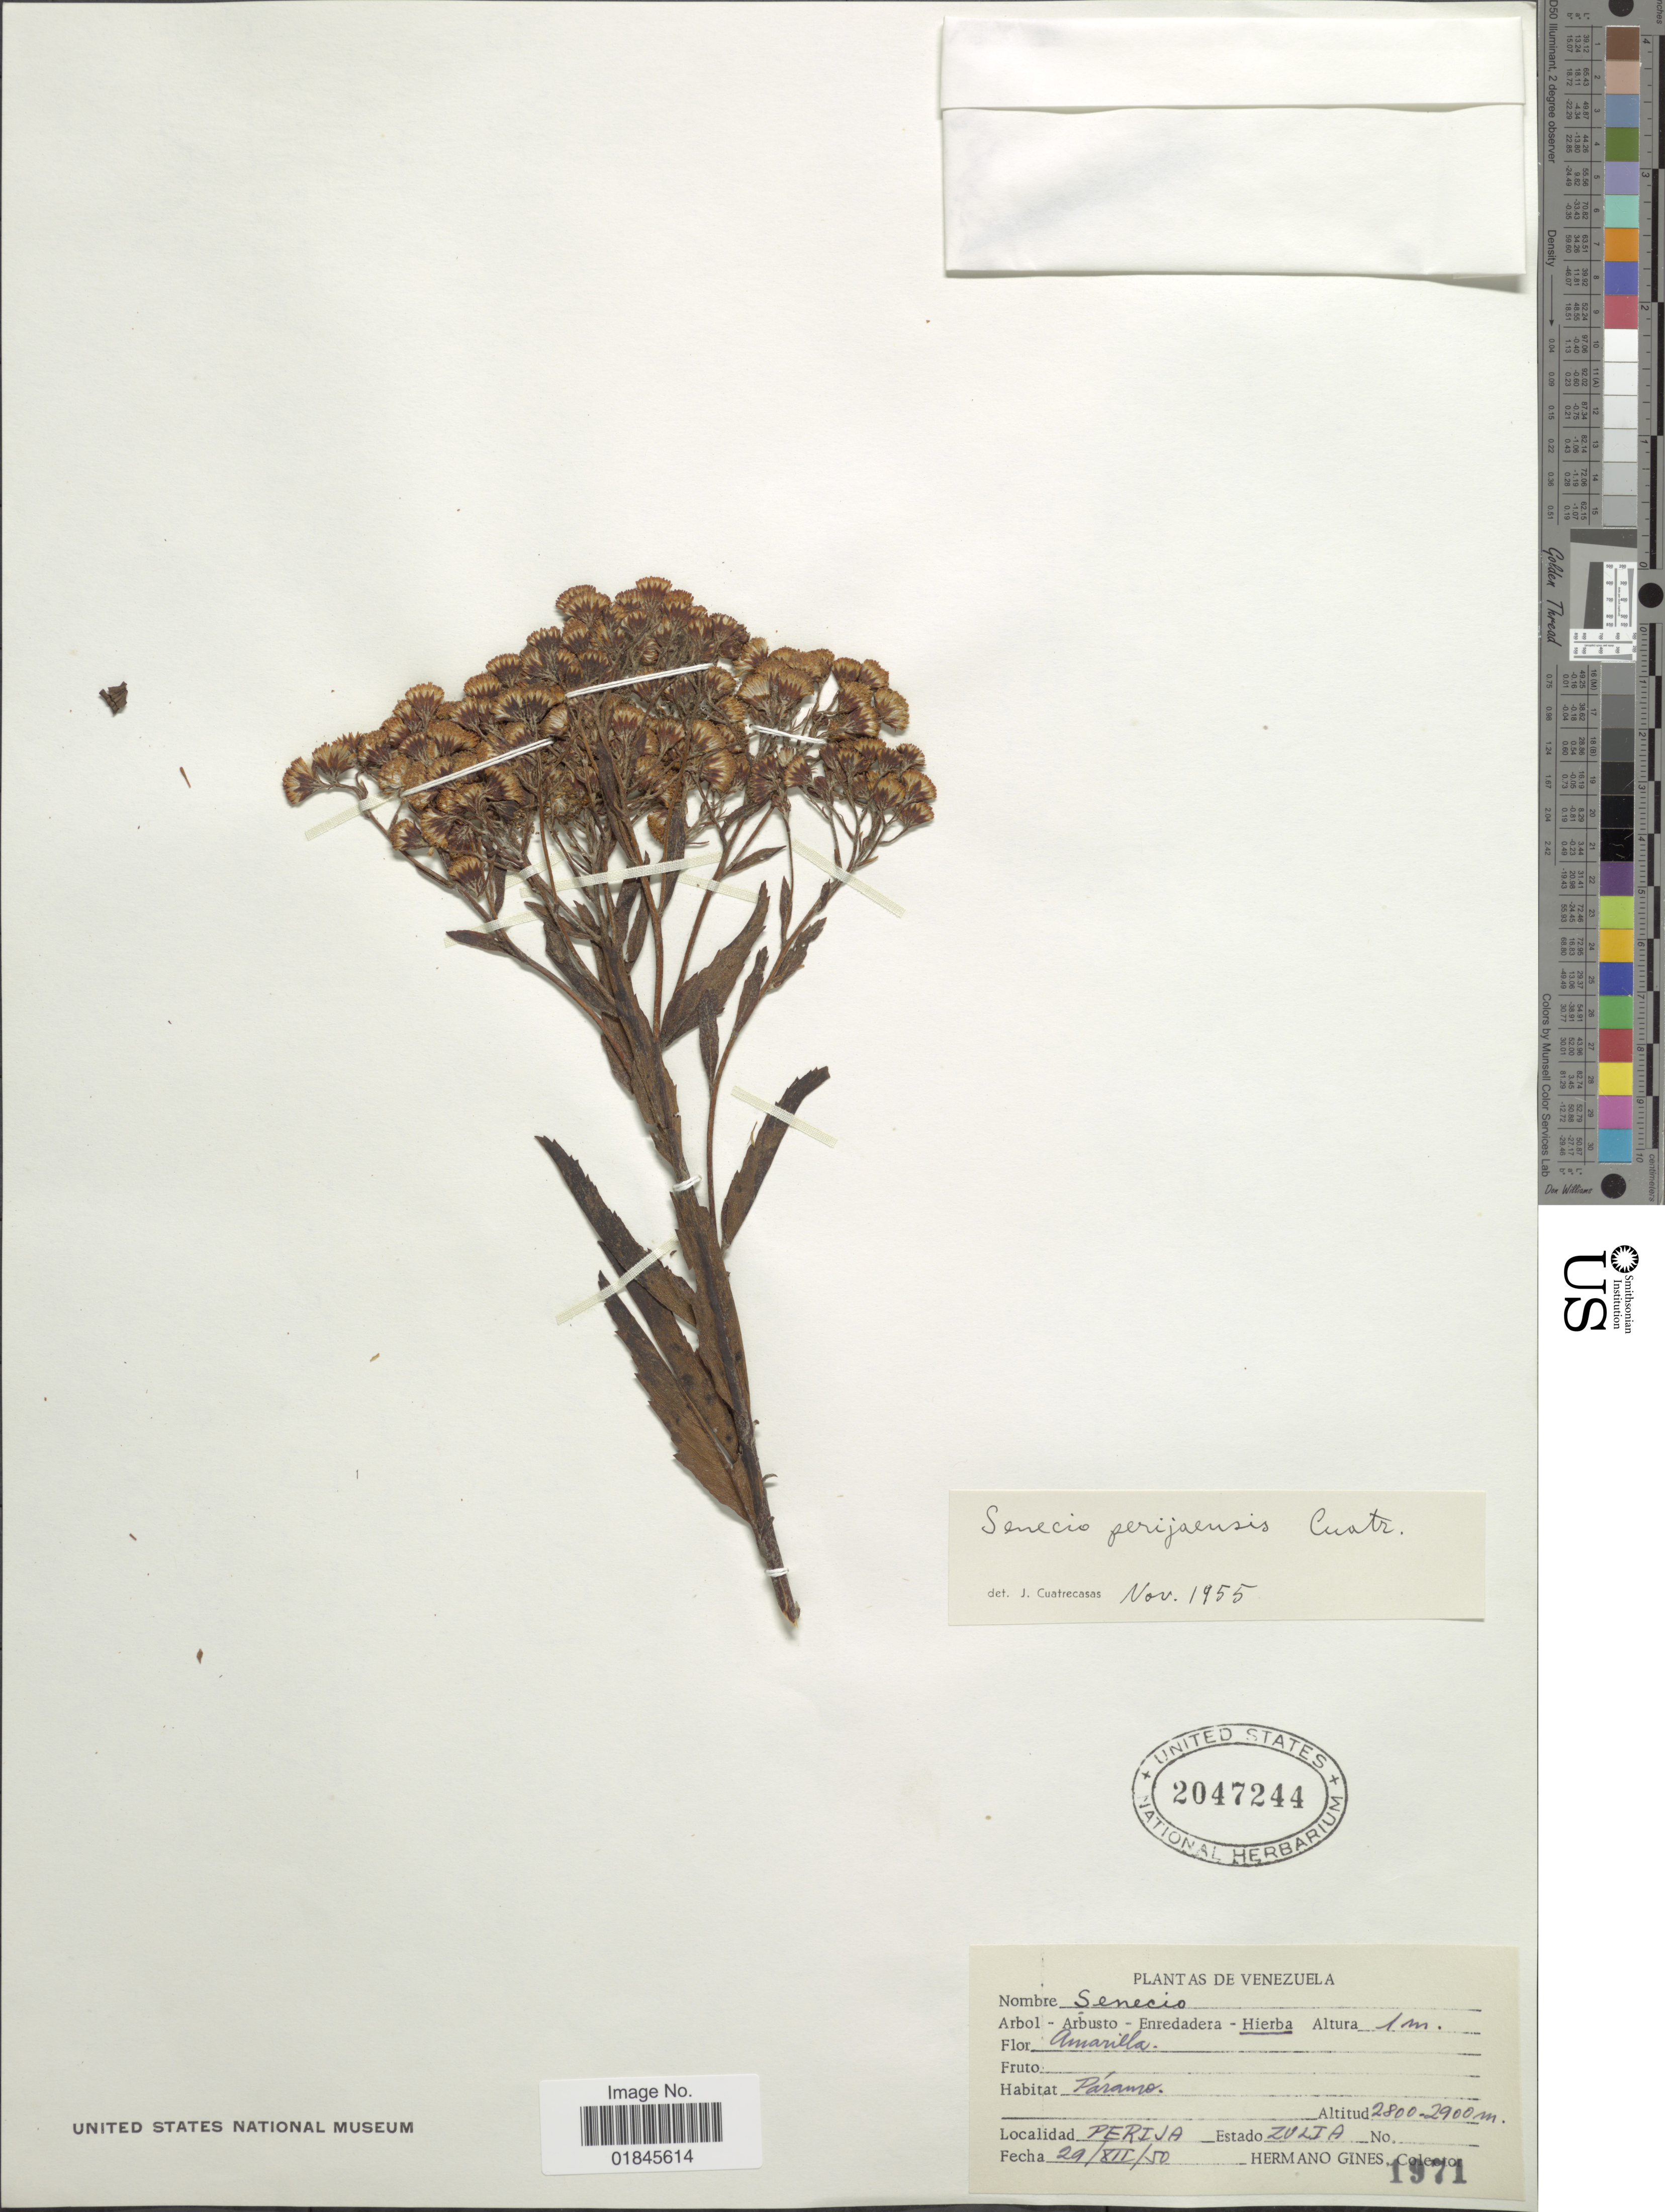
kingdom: Plantae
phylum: Tracheophyta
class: Magnoliopsida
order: Asterales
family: Asteraceae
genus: Pentacalia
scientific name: Pentacalia perijaensis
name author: (Cuatrec.) Cuatrec.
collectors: Bro. Gines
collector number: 1971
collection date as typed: Transcribed d/m/y: 29/12/50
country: Venezuela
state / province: Zulia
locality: Perija. Estado Zulia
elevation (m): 2800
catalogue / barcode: US 2047244